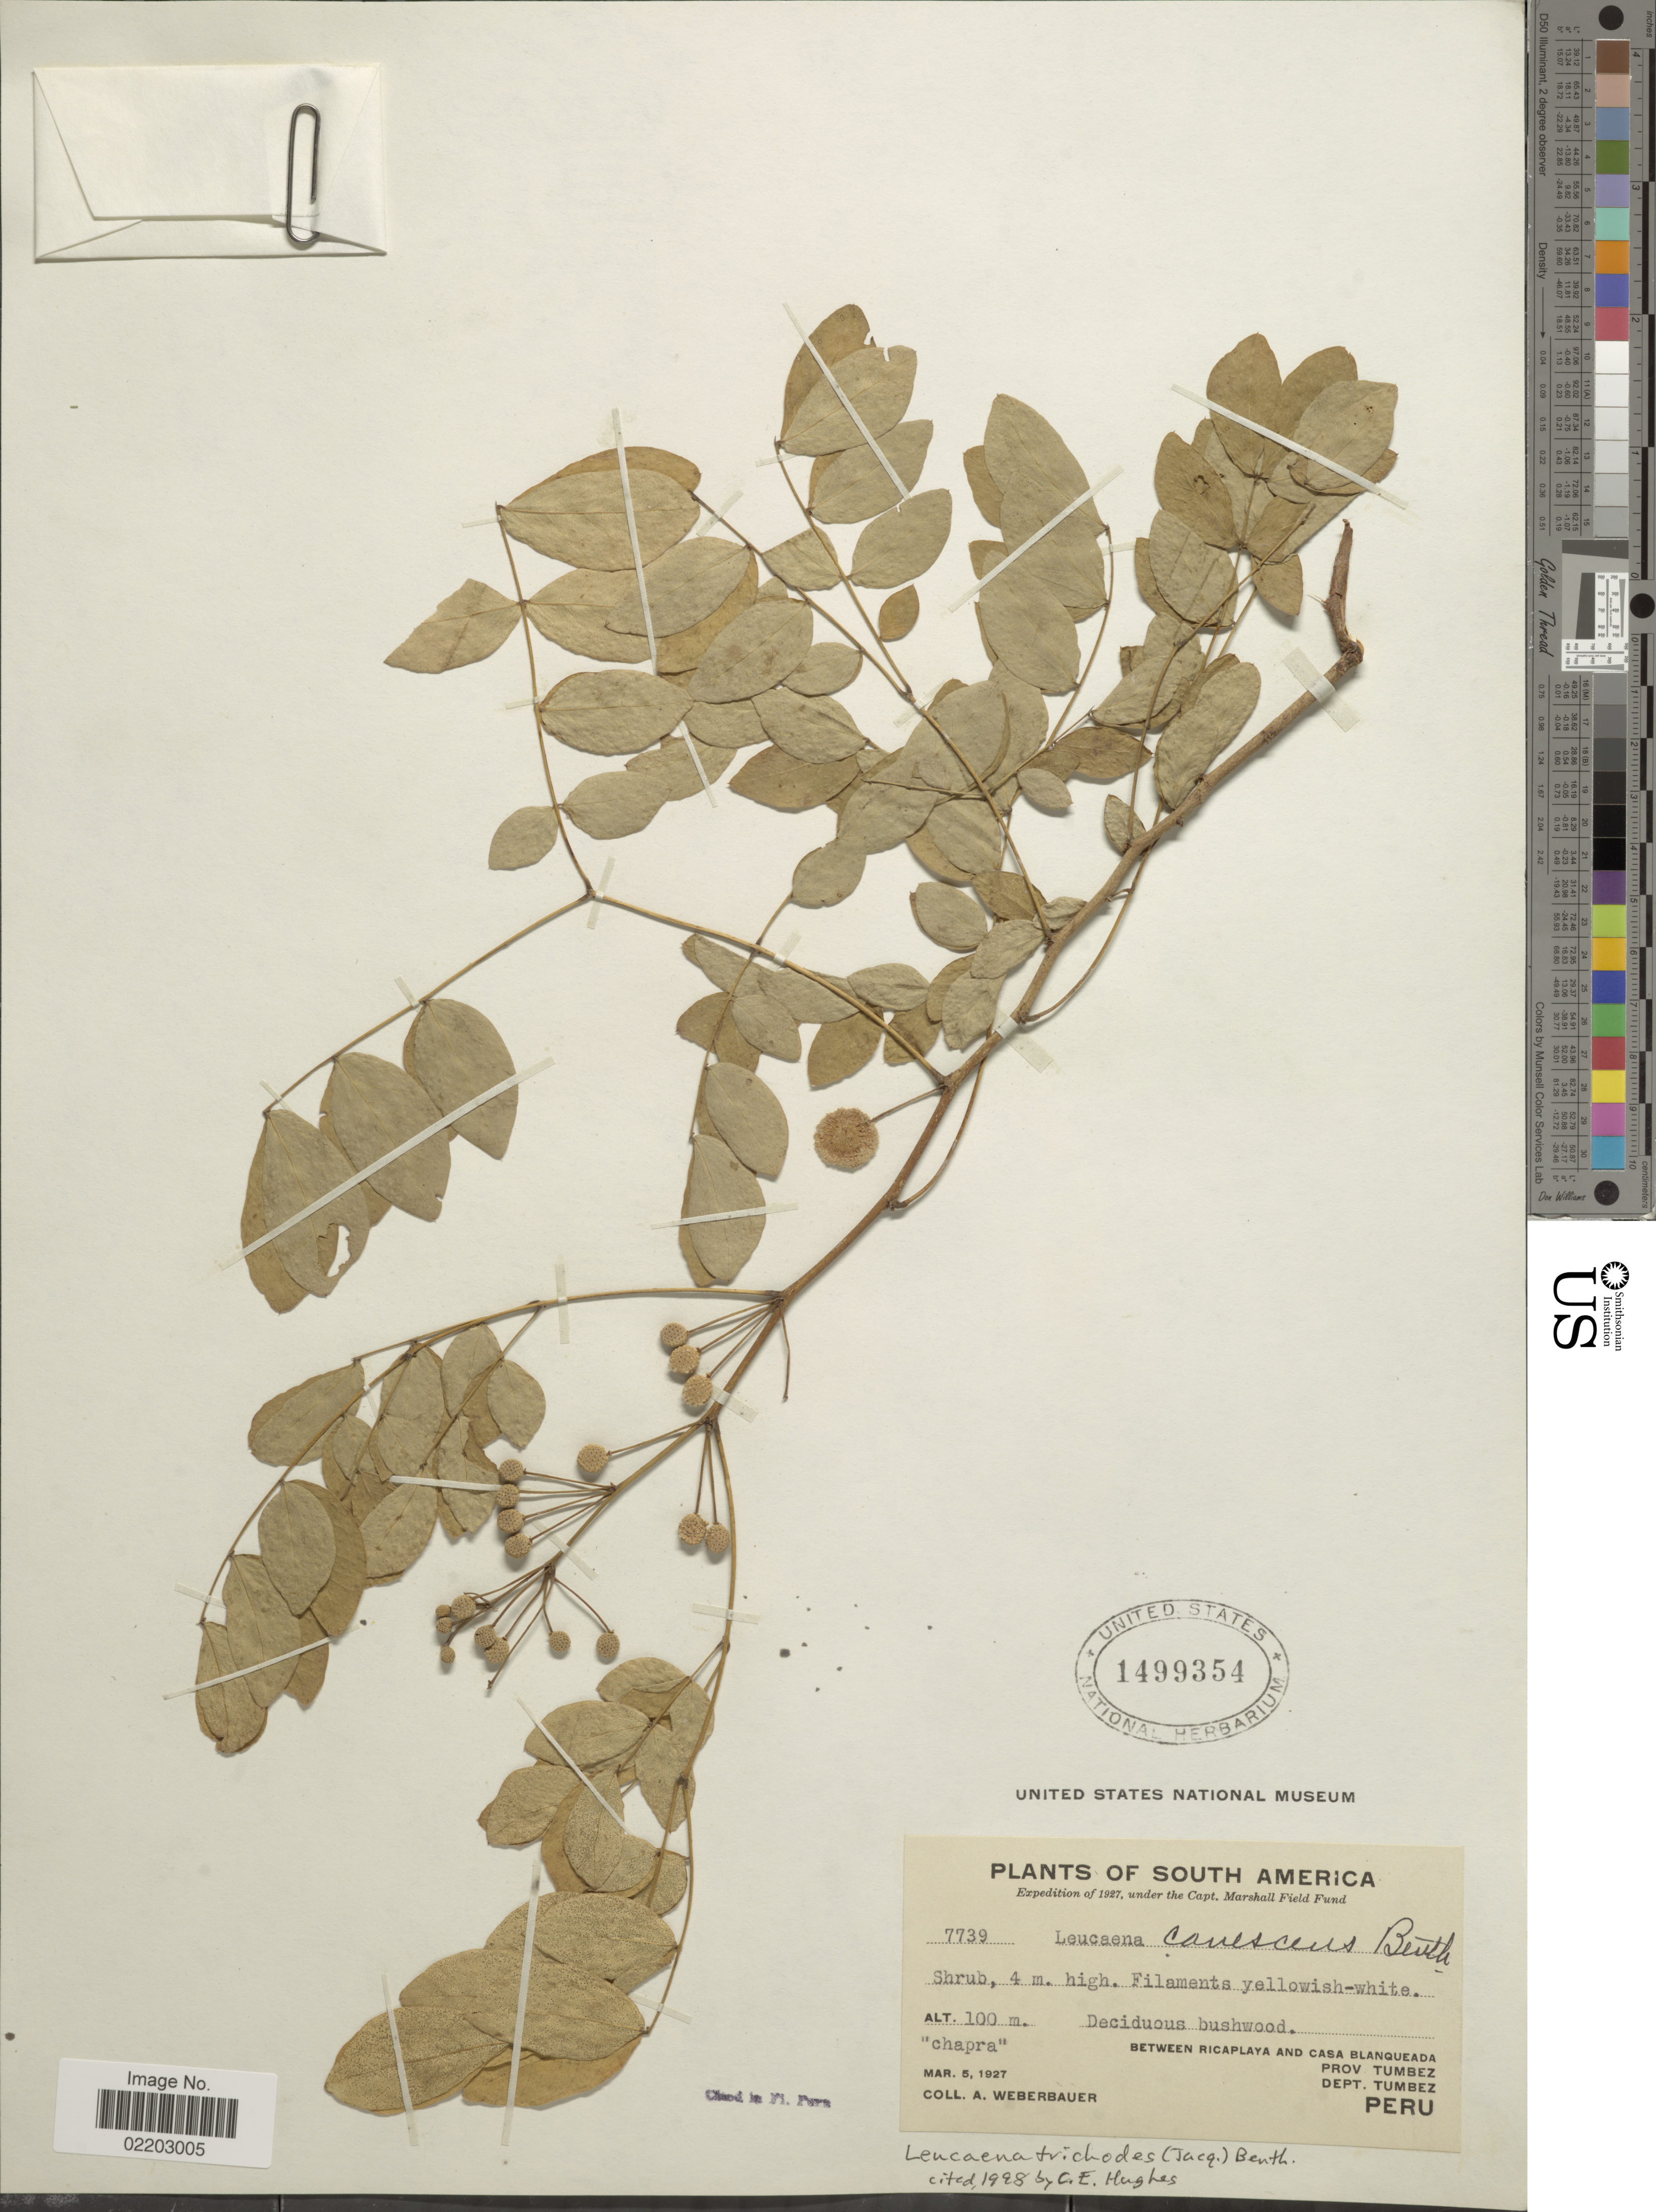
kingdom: Plantae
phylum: Tracheophyta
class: Magnoliopsida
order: Fabales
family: Fabaceae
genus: Leucaena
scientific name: Leucaena trichodes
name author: (Jacq.) Benth.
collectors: A. Weberbauer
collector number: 7739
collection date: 1927-03-05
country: Peru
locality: Between Ricaplaya and casa Blanqueada, Dept. Tumbez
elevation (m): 100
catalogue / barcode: US 1499354